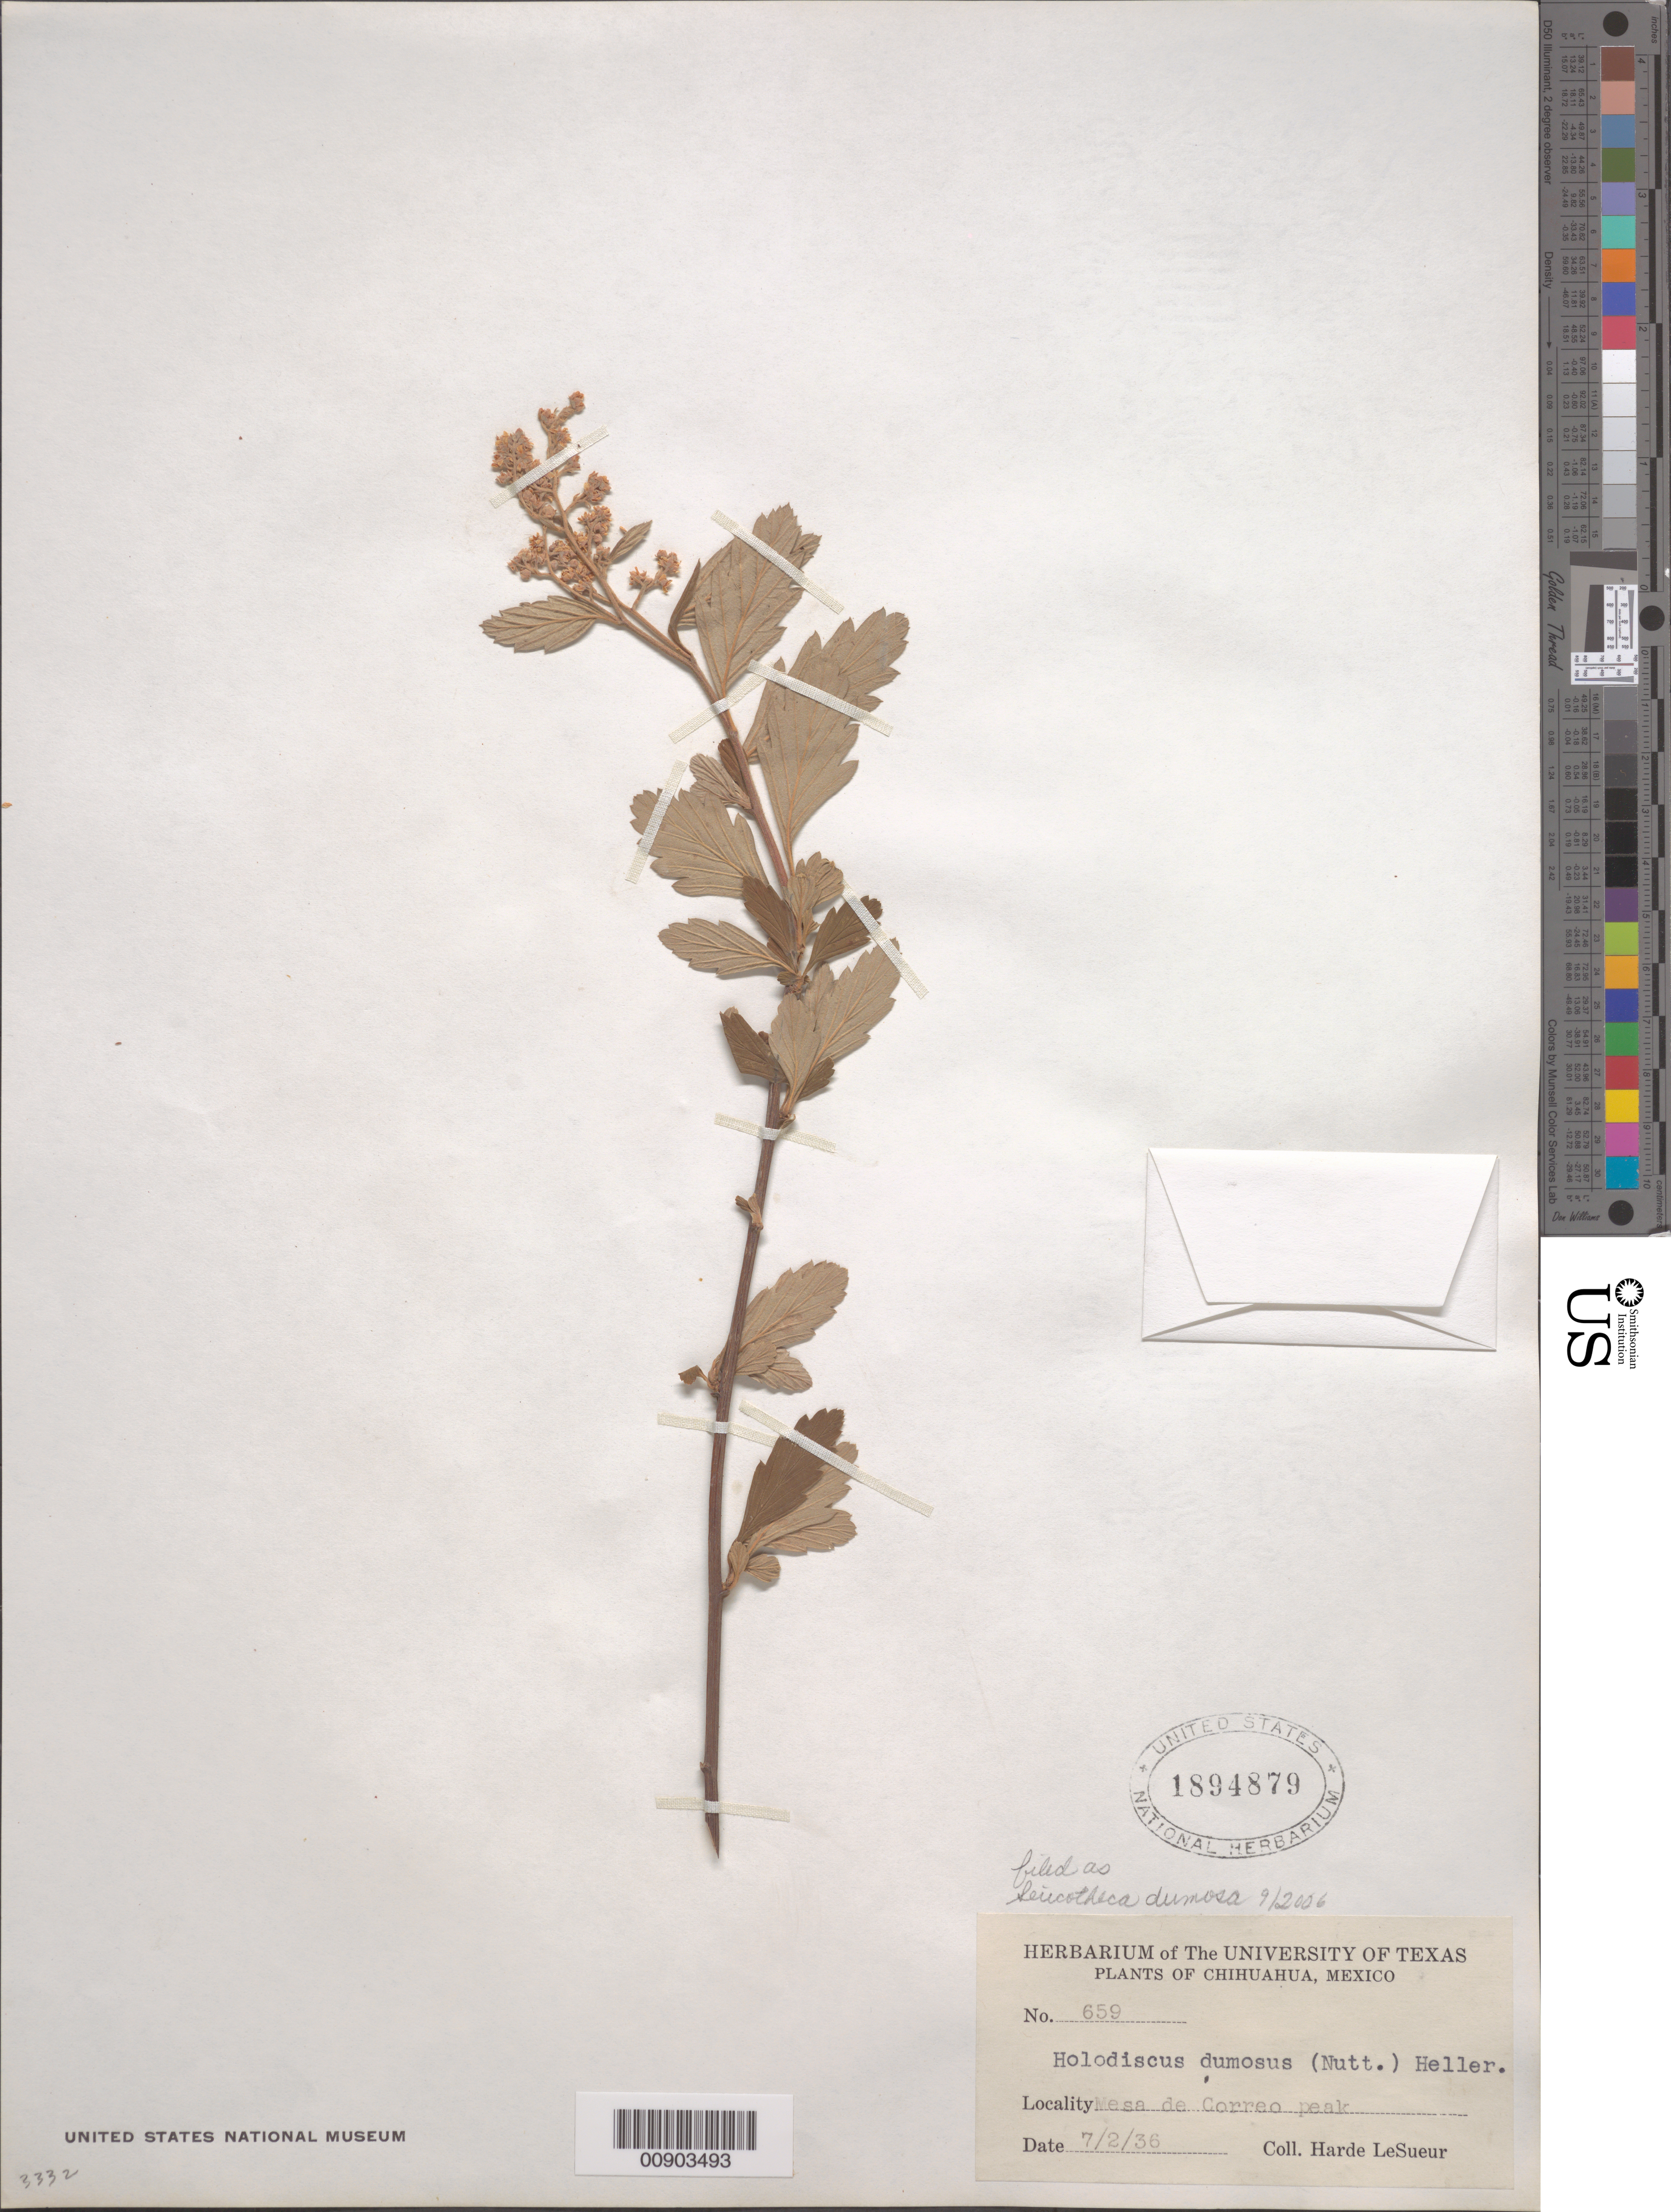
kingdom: Plantae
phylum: Tracheophyta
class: Magnoliopsida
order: Rosales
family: Rosaceae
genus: Holodiscus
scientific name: Holodiscus discolor var. dumosus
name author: Maxim. ex J.M. Coult.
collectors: D. H. LeSueur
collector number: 659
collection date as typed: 02 Jul 1936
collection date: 1936-07-02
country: Mexico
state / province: Chihuahua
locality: Mesa de Correo Peak.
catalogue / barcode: US 1894879